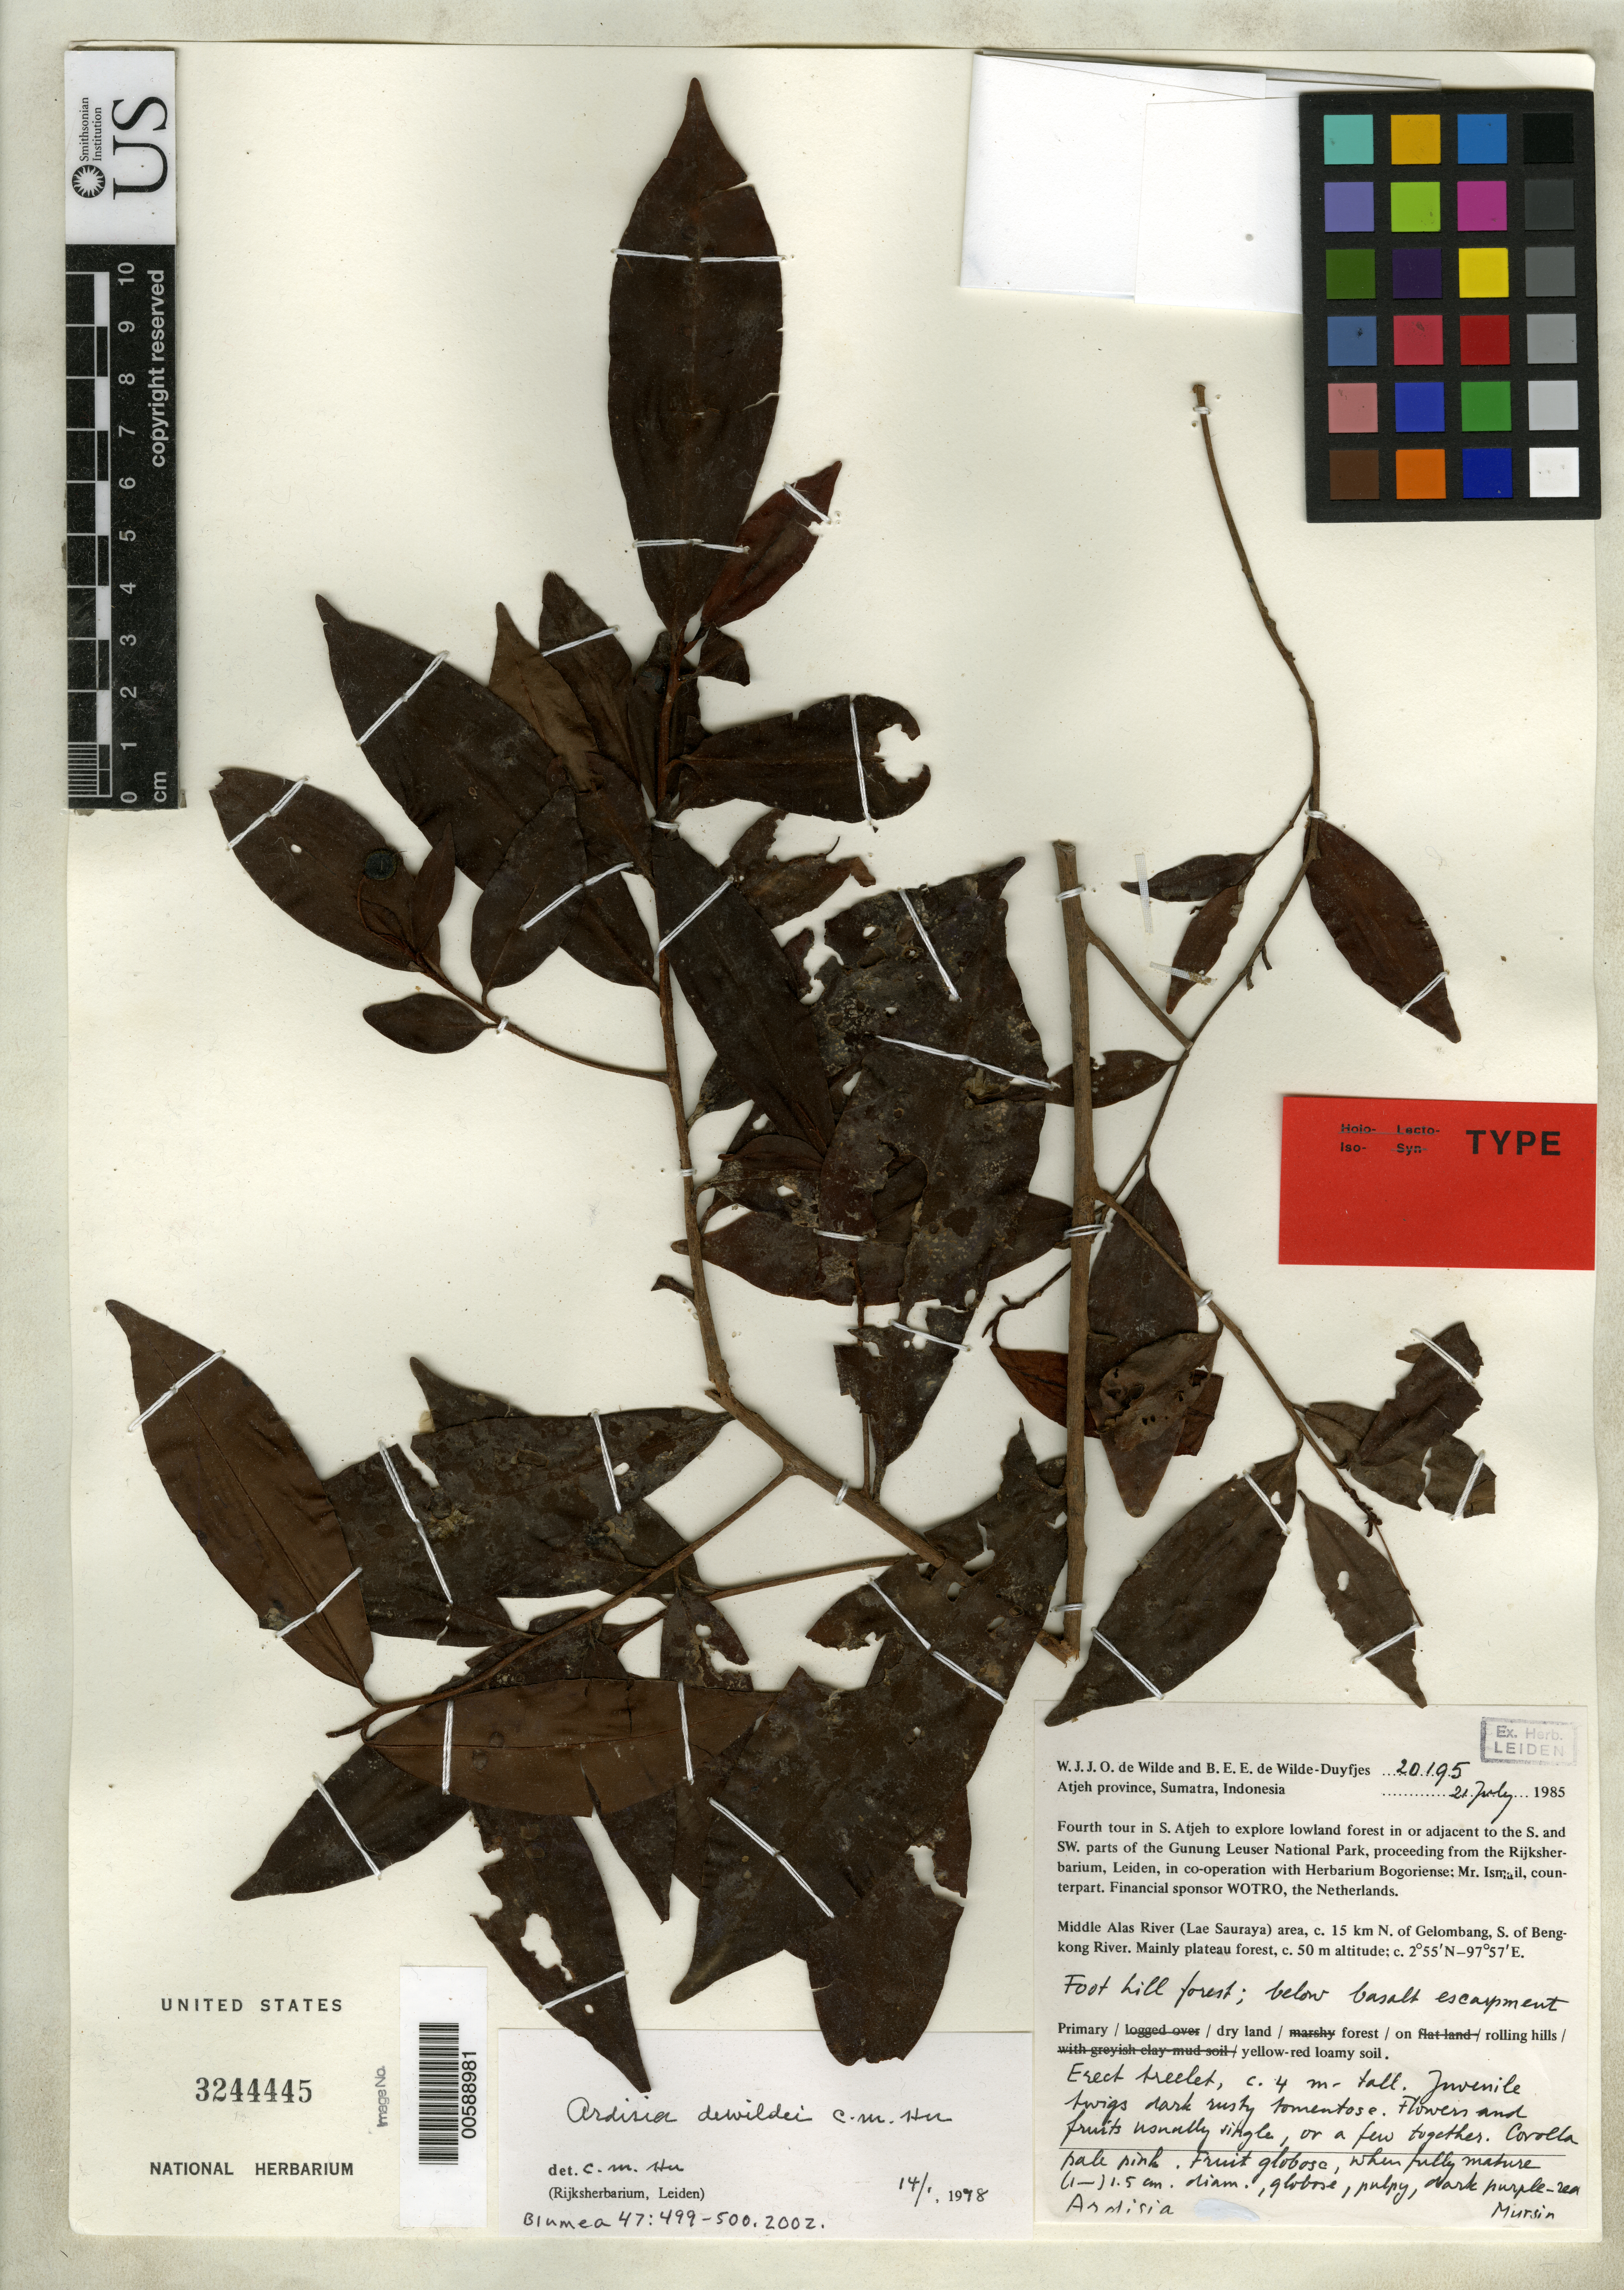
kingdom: Plantae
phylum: Tracheophyta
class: Magnoliopsida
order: Ericales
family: Primulaceae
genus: Ardisia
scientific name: Ardisia dewildei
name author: C.M. Hu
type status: Isosyntype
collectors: W. J. de Wilde & B. E. de Wilde-Duyfjes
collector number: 20195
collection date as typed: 21 Jul 1985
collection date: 1985-07-21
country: Indonesia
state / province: Sumatra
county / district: Aceh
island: Sumatra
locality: Middle Alas River (Lae Sauraya) area, c. 15 km N of Gelombang, S of Bengkong River.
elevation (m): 50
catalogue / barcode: US 3244445